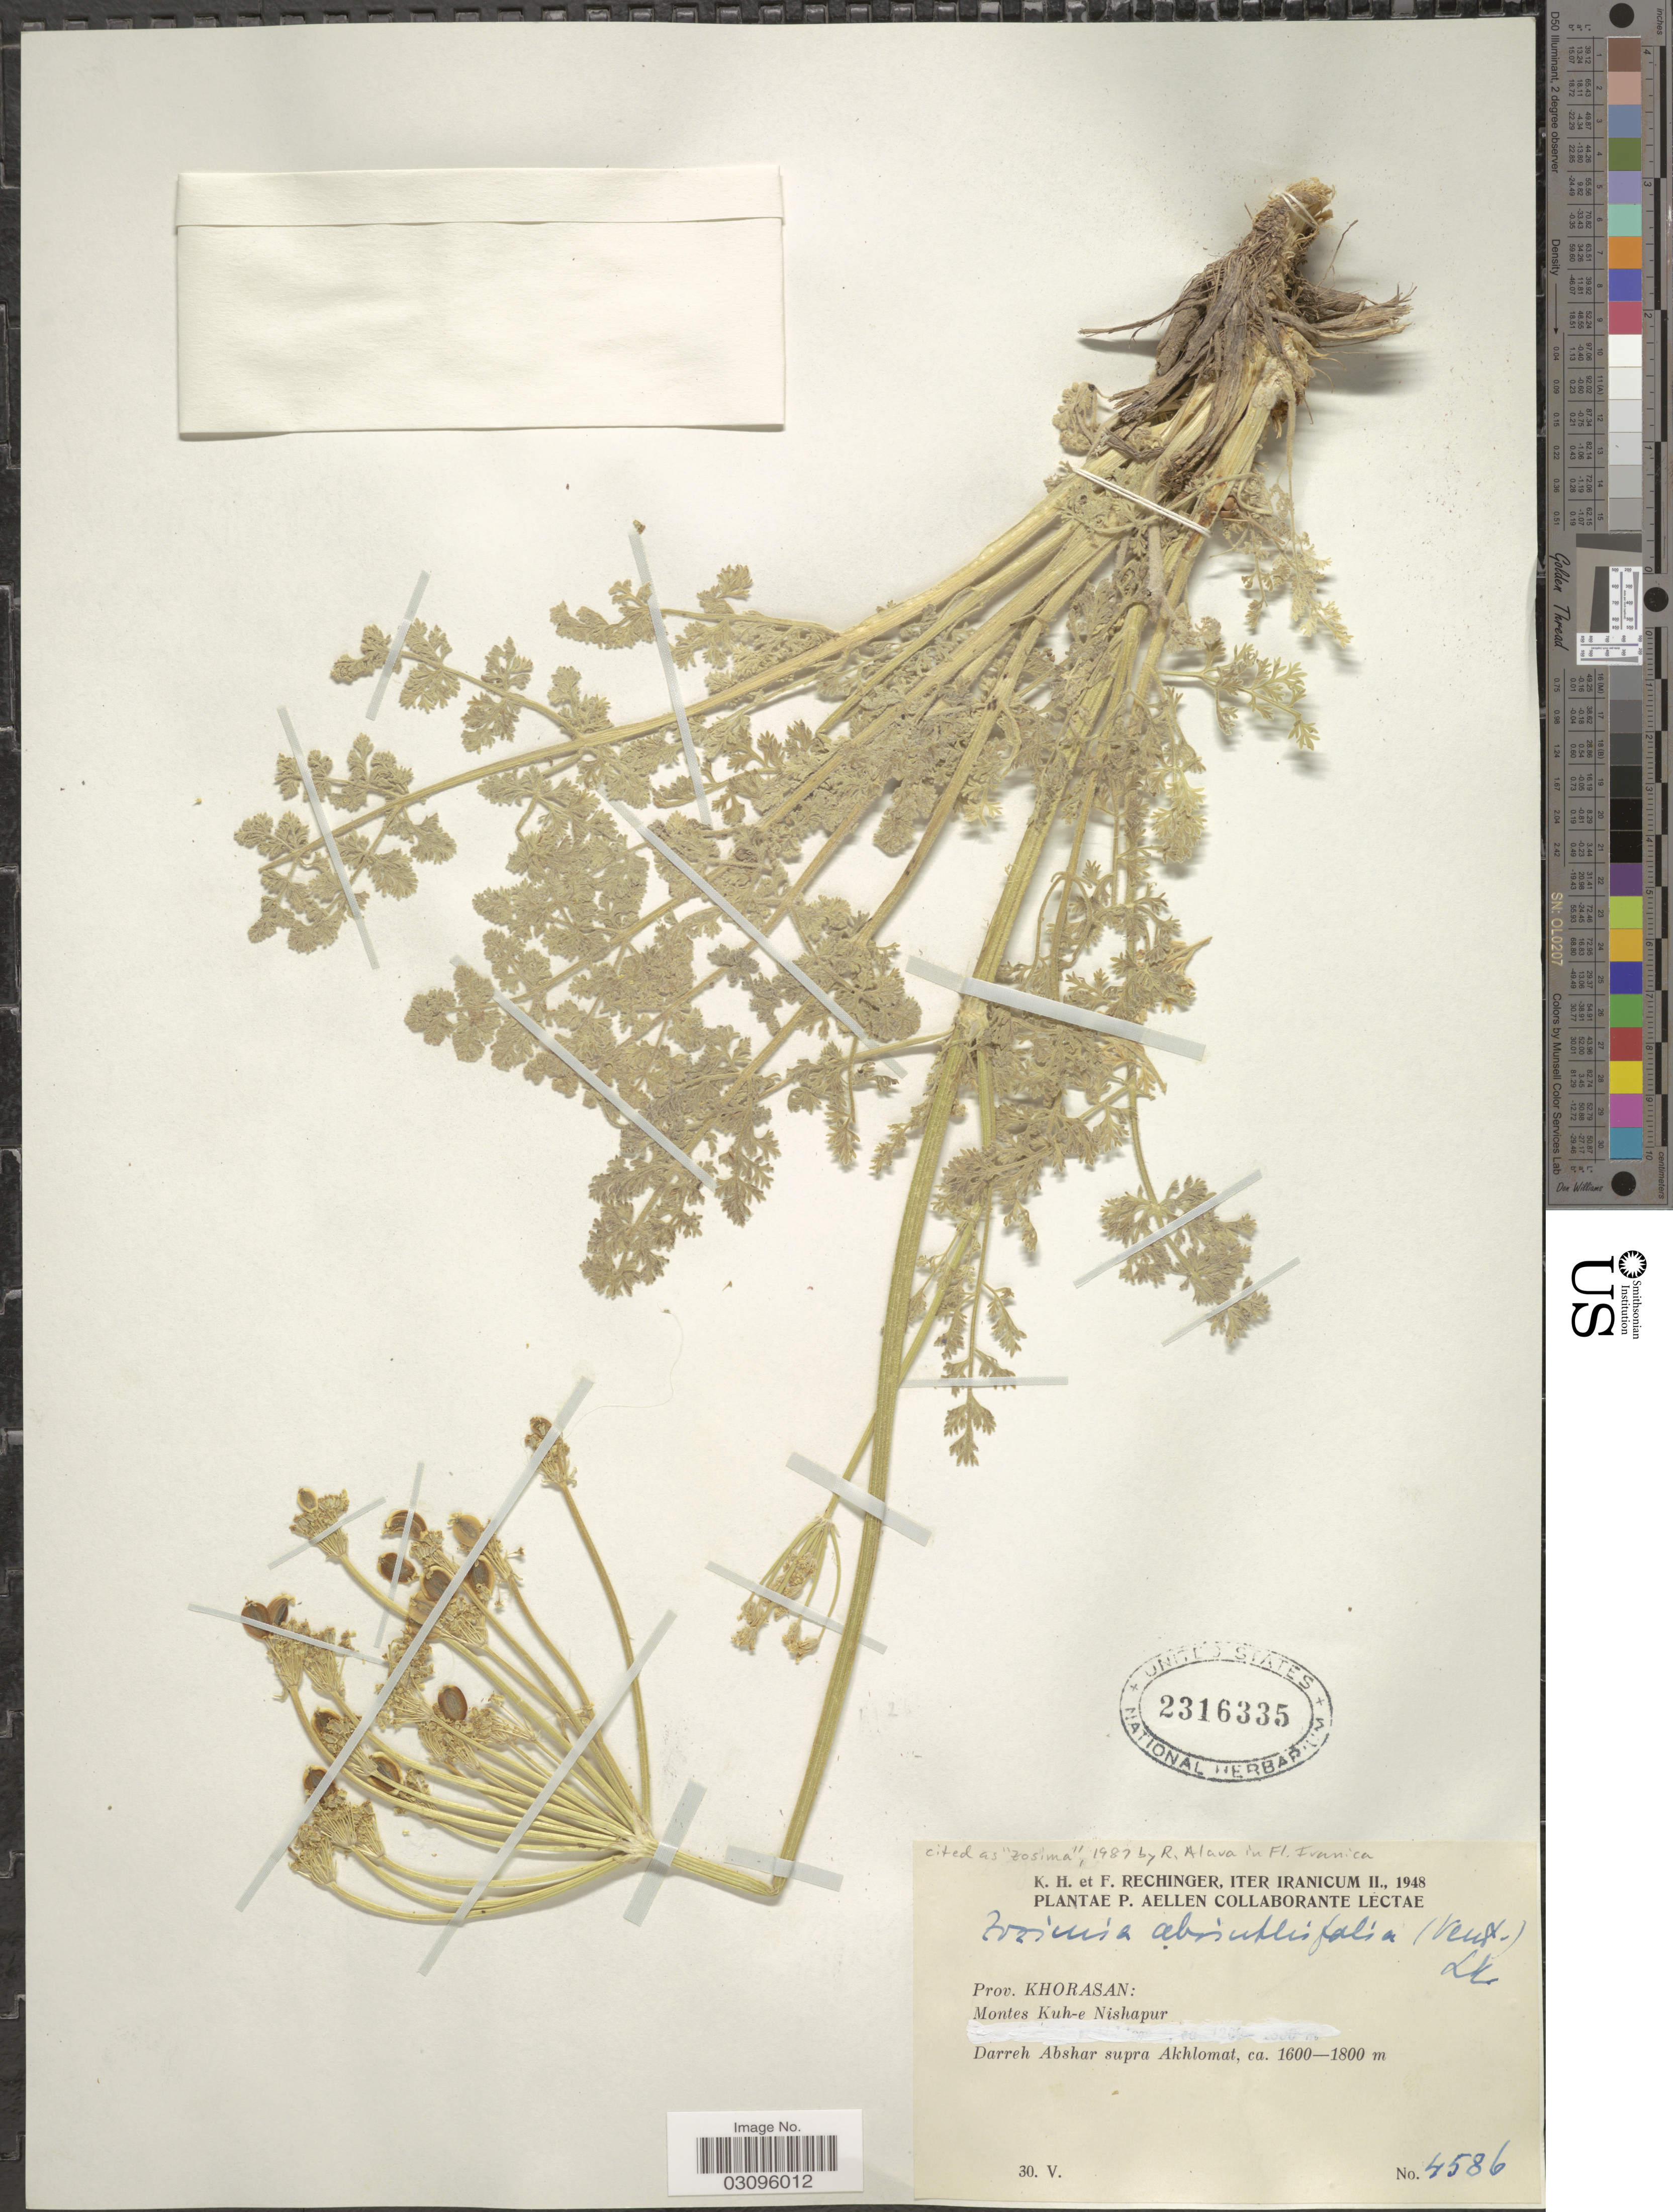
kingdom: Plantae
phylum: Tracheophyta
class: Magnoliopsida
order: Apiales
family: Apiaceae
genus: Zosima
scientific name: Zosima absinthifolia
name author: (Vent.) Link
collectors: K. H. Rechinger & F. Rechinger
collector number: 4586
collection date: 1948-05-30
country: Iran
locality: Montes Kuh-e Nishapur. Darreh Abshar supra Akhlomat.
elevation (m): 1600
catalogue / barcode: US 2316335